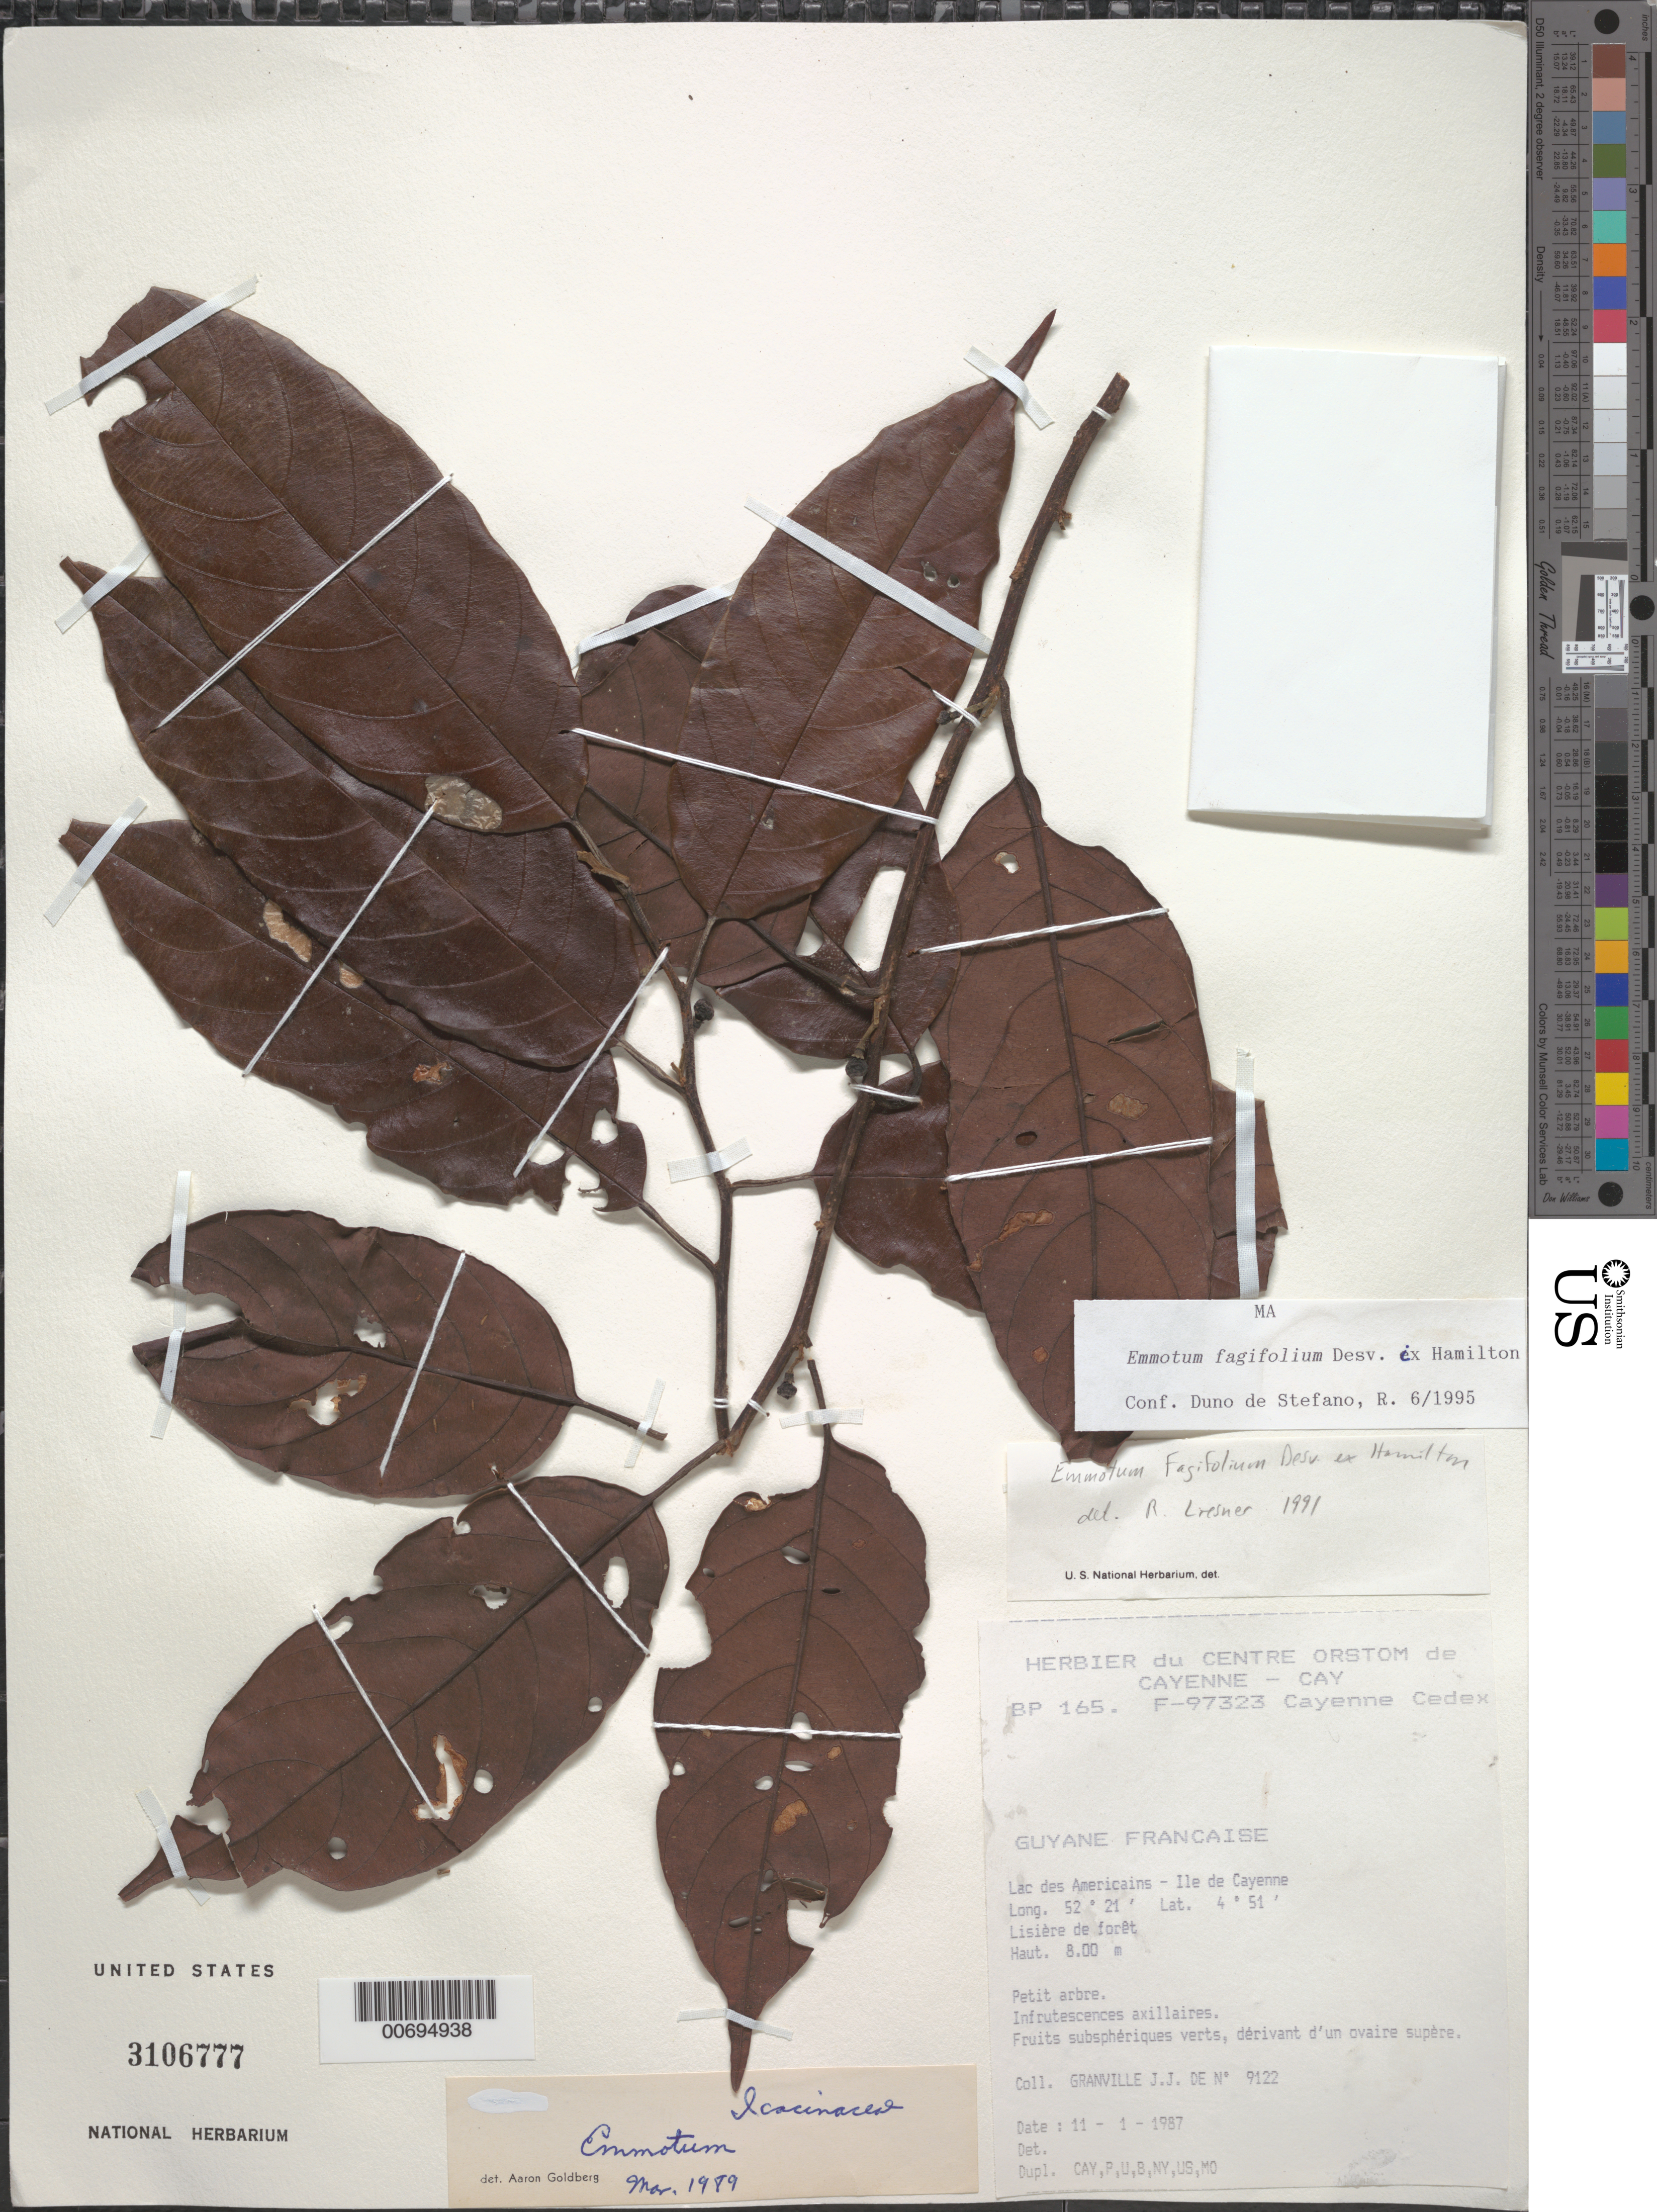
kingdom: Plantae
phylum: Tracheophyta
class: Magnoliopsida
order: Metteniusales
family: Metteniusaceae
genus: Emmotum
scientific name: Emmotum fagifolium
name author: Desv. ex Ham.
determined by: Duno de Stefano, R.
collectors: J.-J. de Granville et al.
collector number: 9122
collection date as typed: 11-Jan-87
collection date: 1987-01-11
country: French Guiana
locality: Lac des Américains, Ile de Cayenne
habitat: Lisière de forêt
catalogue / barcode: US 3106777